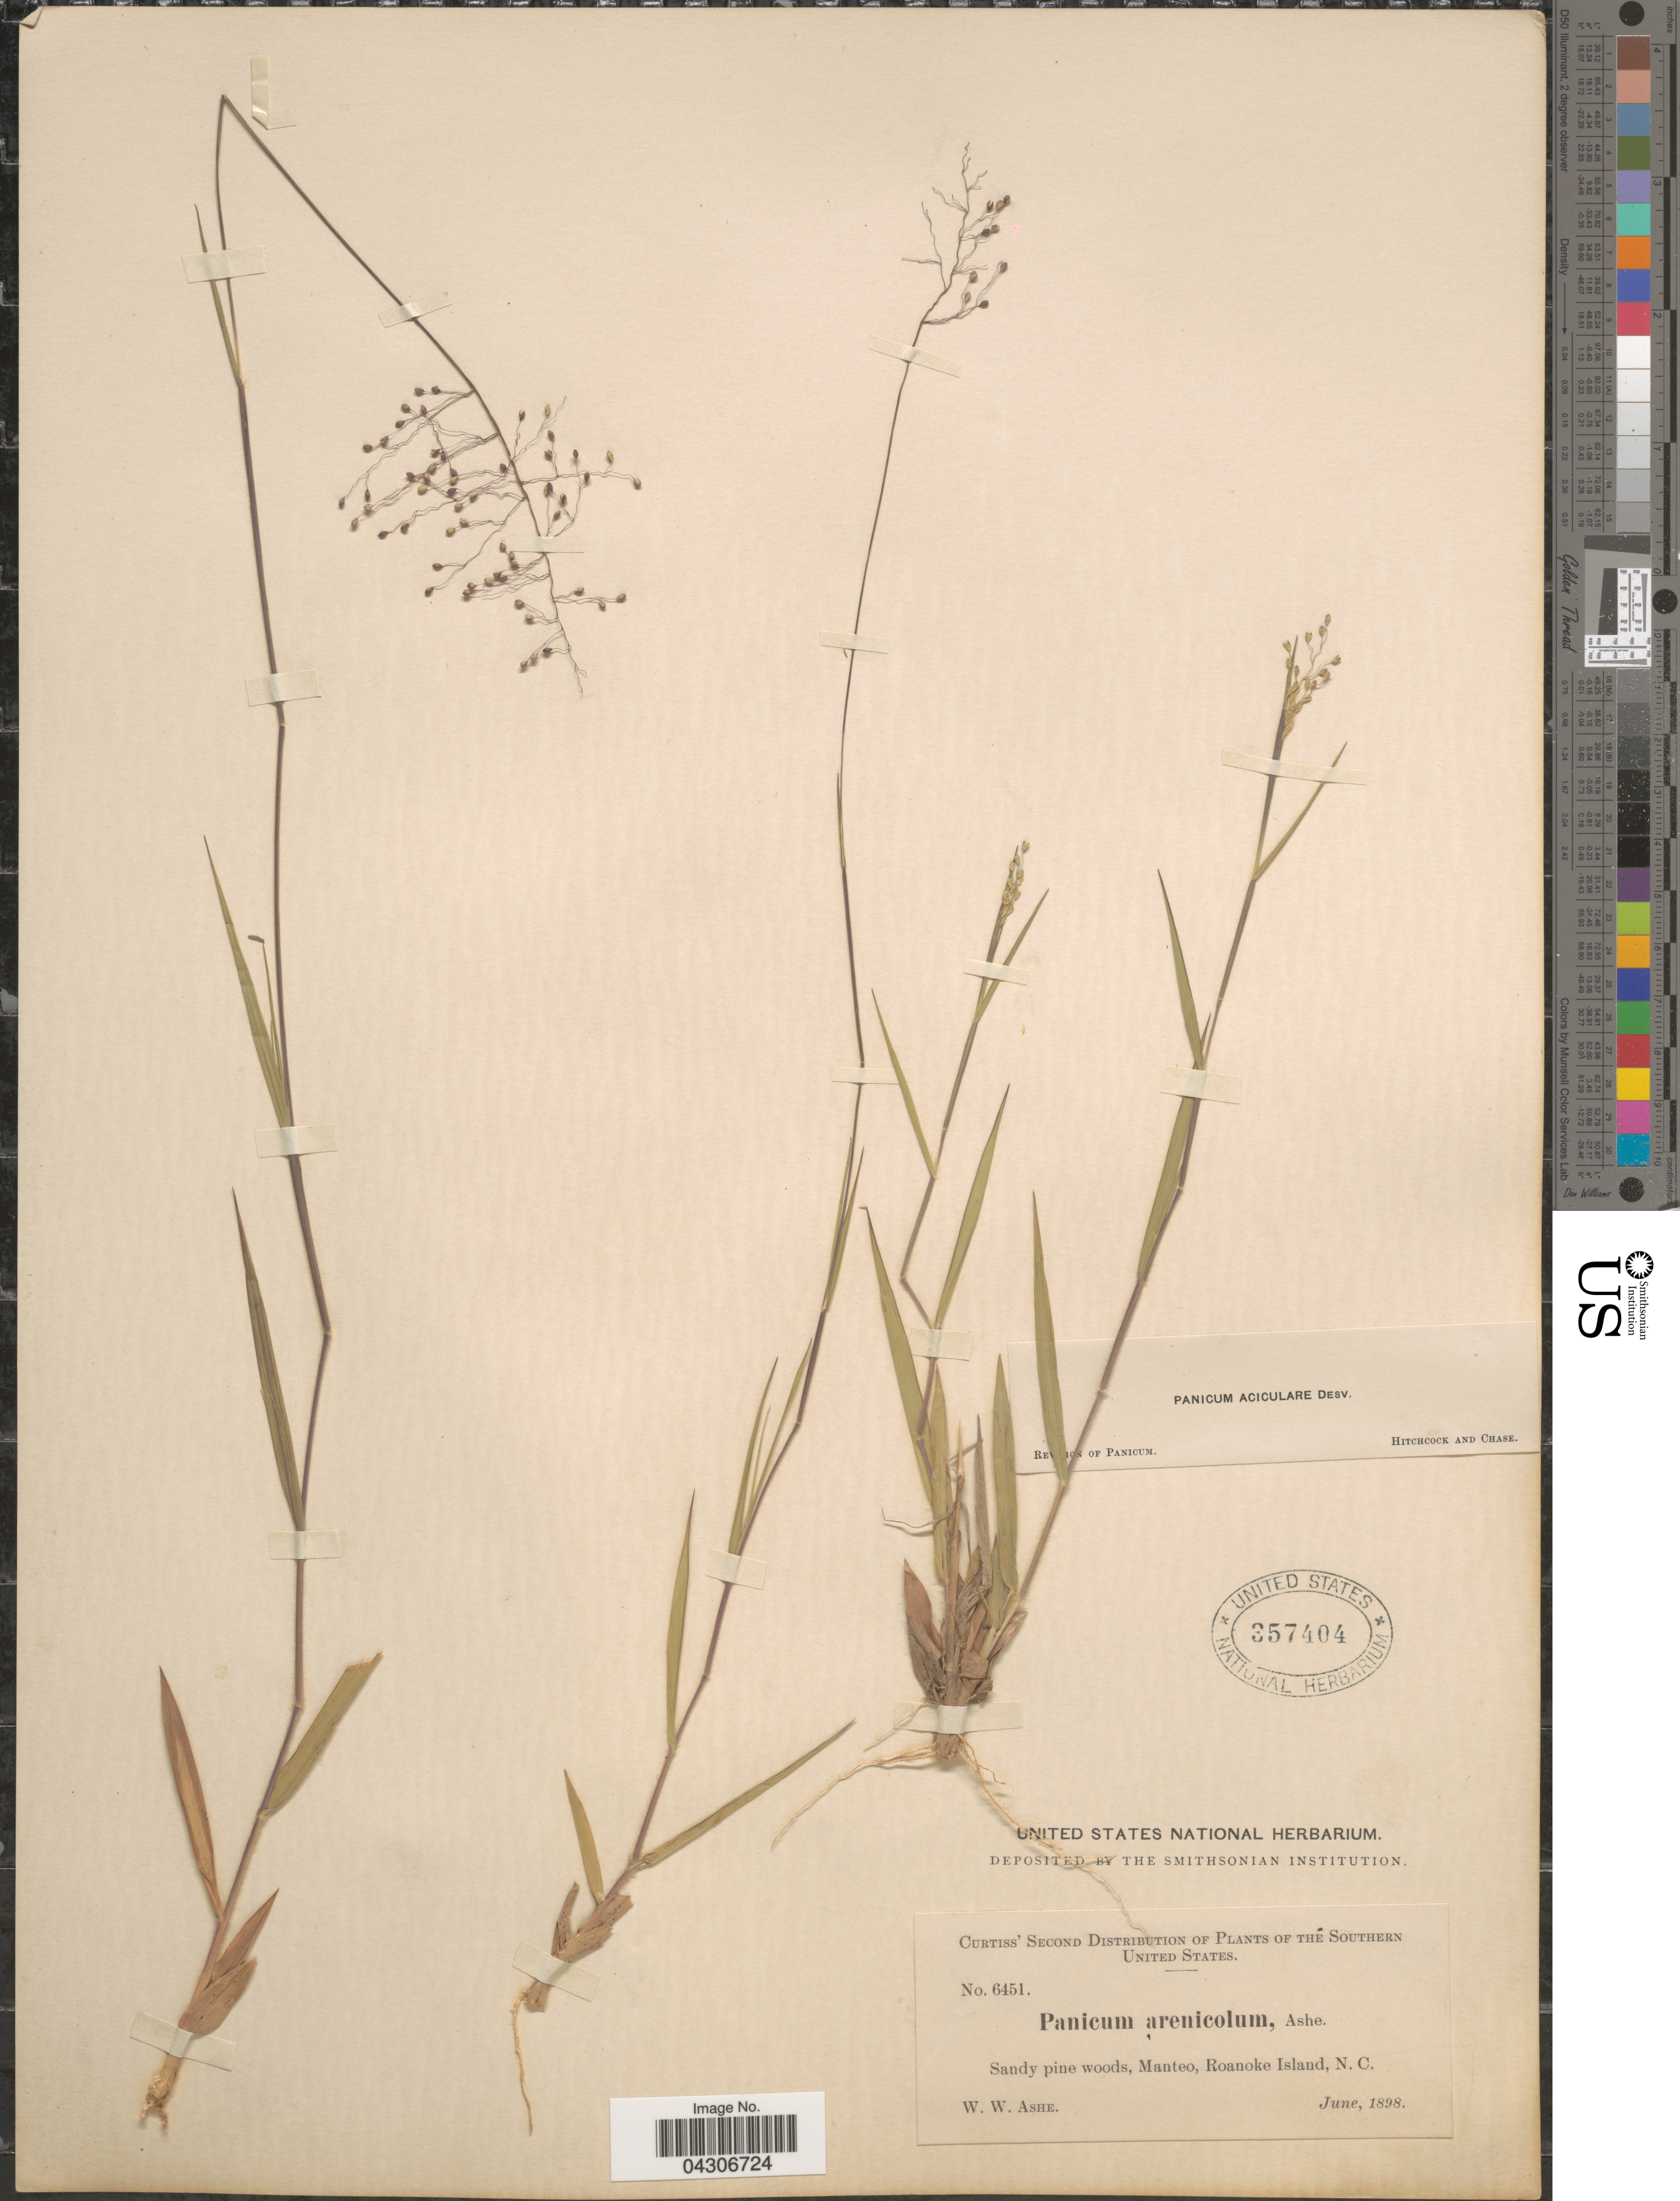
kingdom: Plantae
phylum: Tracheophyta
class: Liliopsida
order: Poales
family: Poaceae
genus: Dichanthelium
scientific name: Dichanthelium aciculare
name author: (Desv. ex Poir.) Gould & C.A. Clark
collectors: W. W. Ashe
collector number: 6451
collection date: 1898-06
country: United States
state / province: North Carolina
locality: The Southern United States. Sandy pine woods, Manteo, Roanoke Island.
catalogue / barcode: US 357404